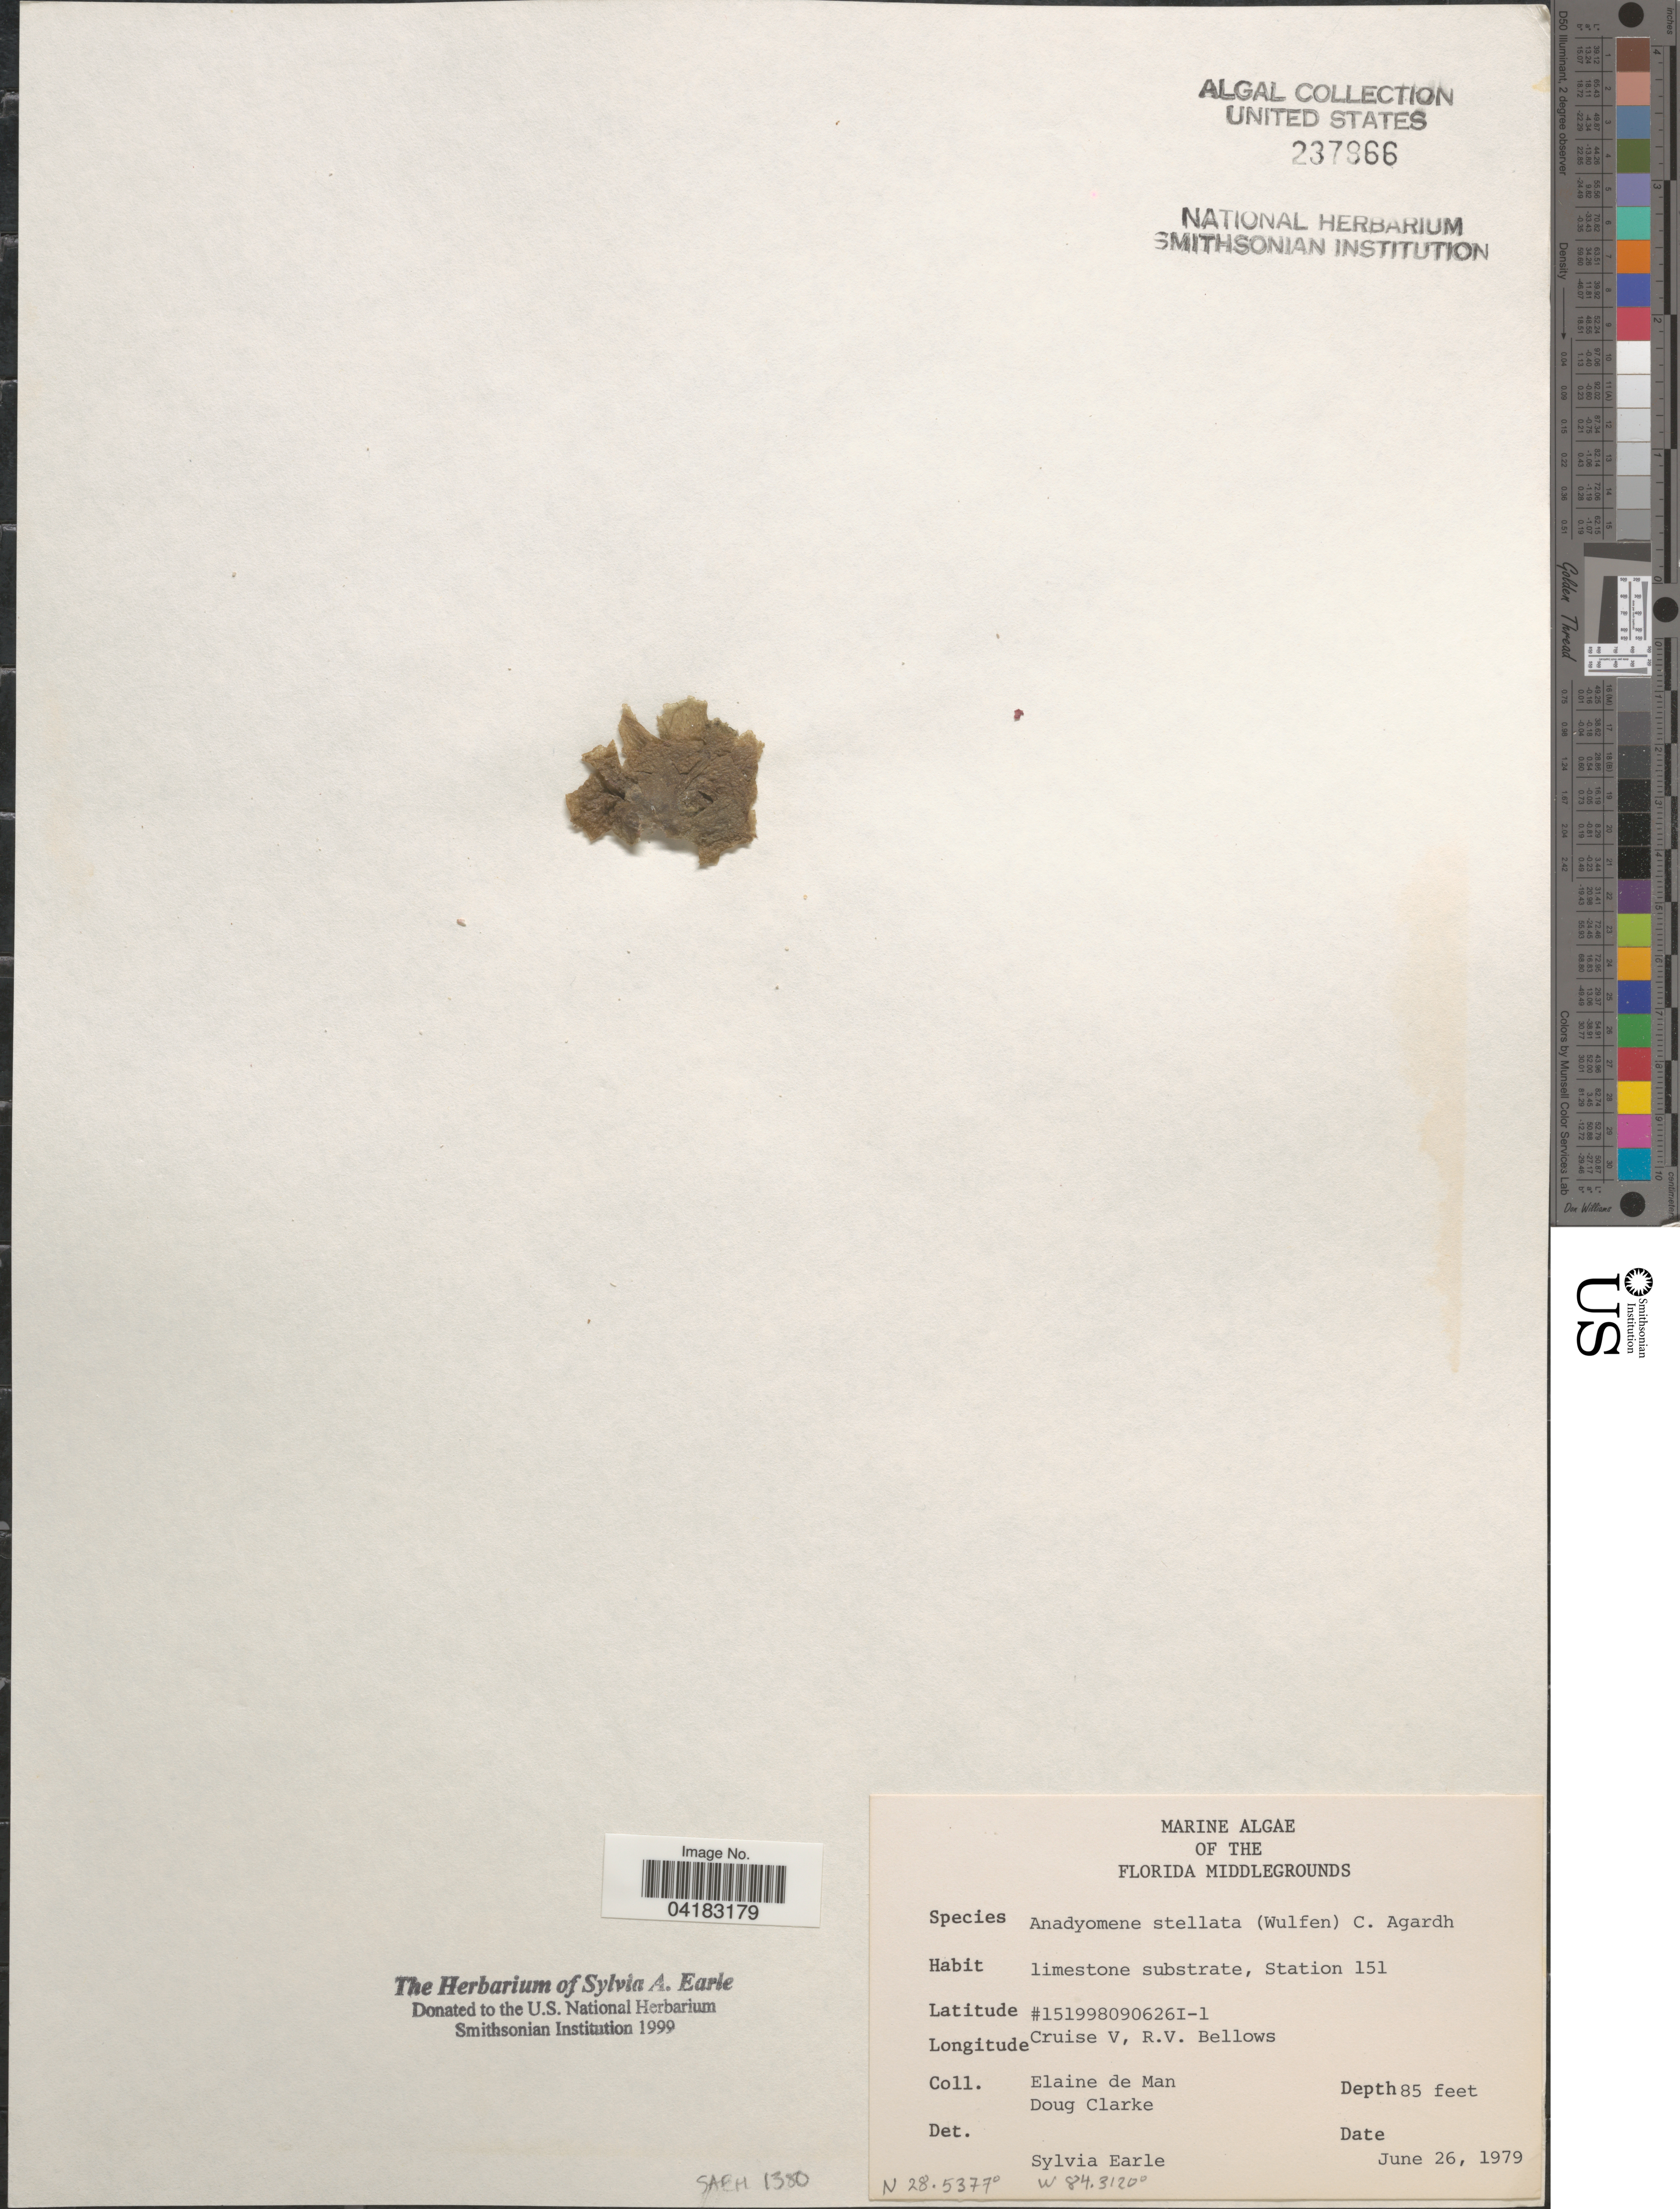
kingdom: Plantae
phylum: Chlorophyta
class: Ulvophyceae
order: Cladophorales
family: Anadyomenaceae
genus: Anadyomene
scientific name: Anadyomene stellata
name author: (Wulfen) C. Agardh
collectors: E. de Man & D. Clarke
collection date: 1979-06-26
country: United States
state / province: Florida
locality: Florida Middlegrounds. Station 151. #151998090626I-1. Cruise V, R.V. Bellows.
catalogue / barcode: US 237966